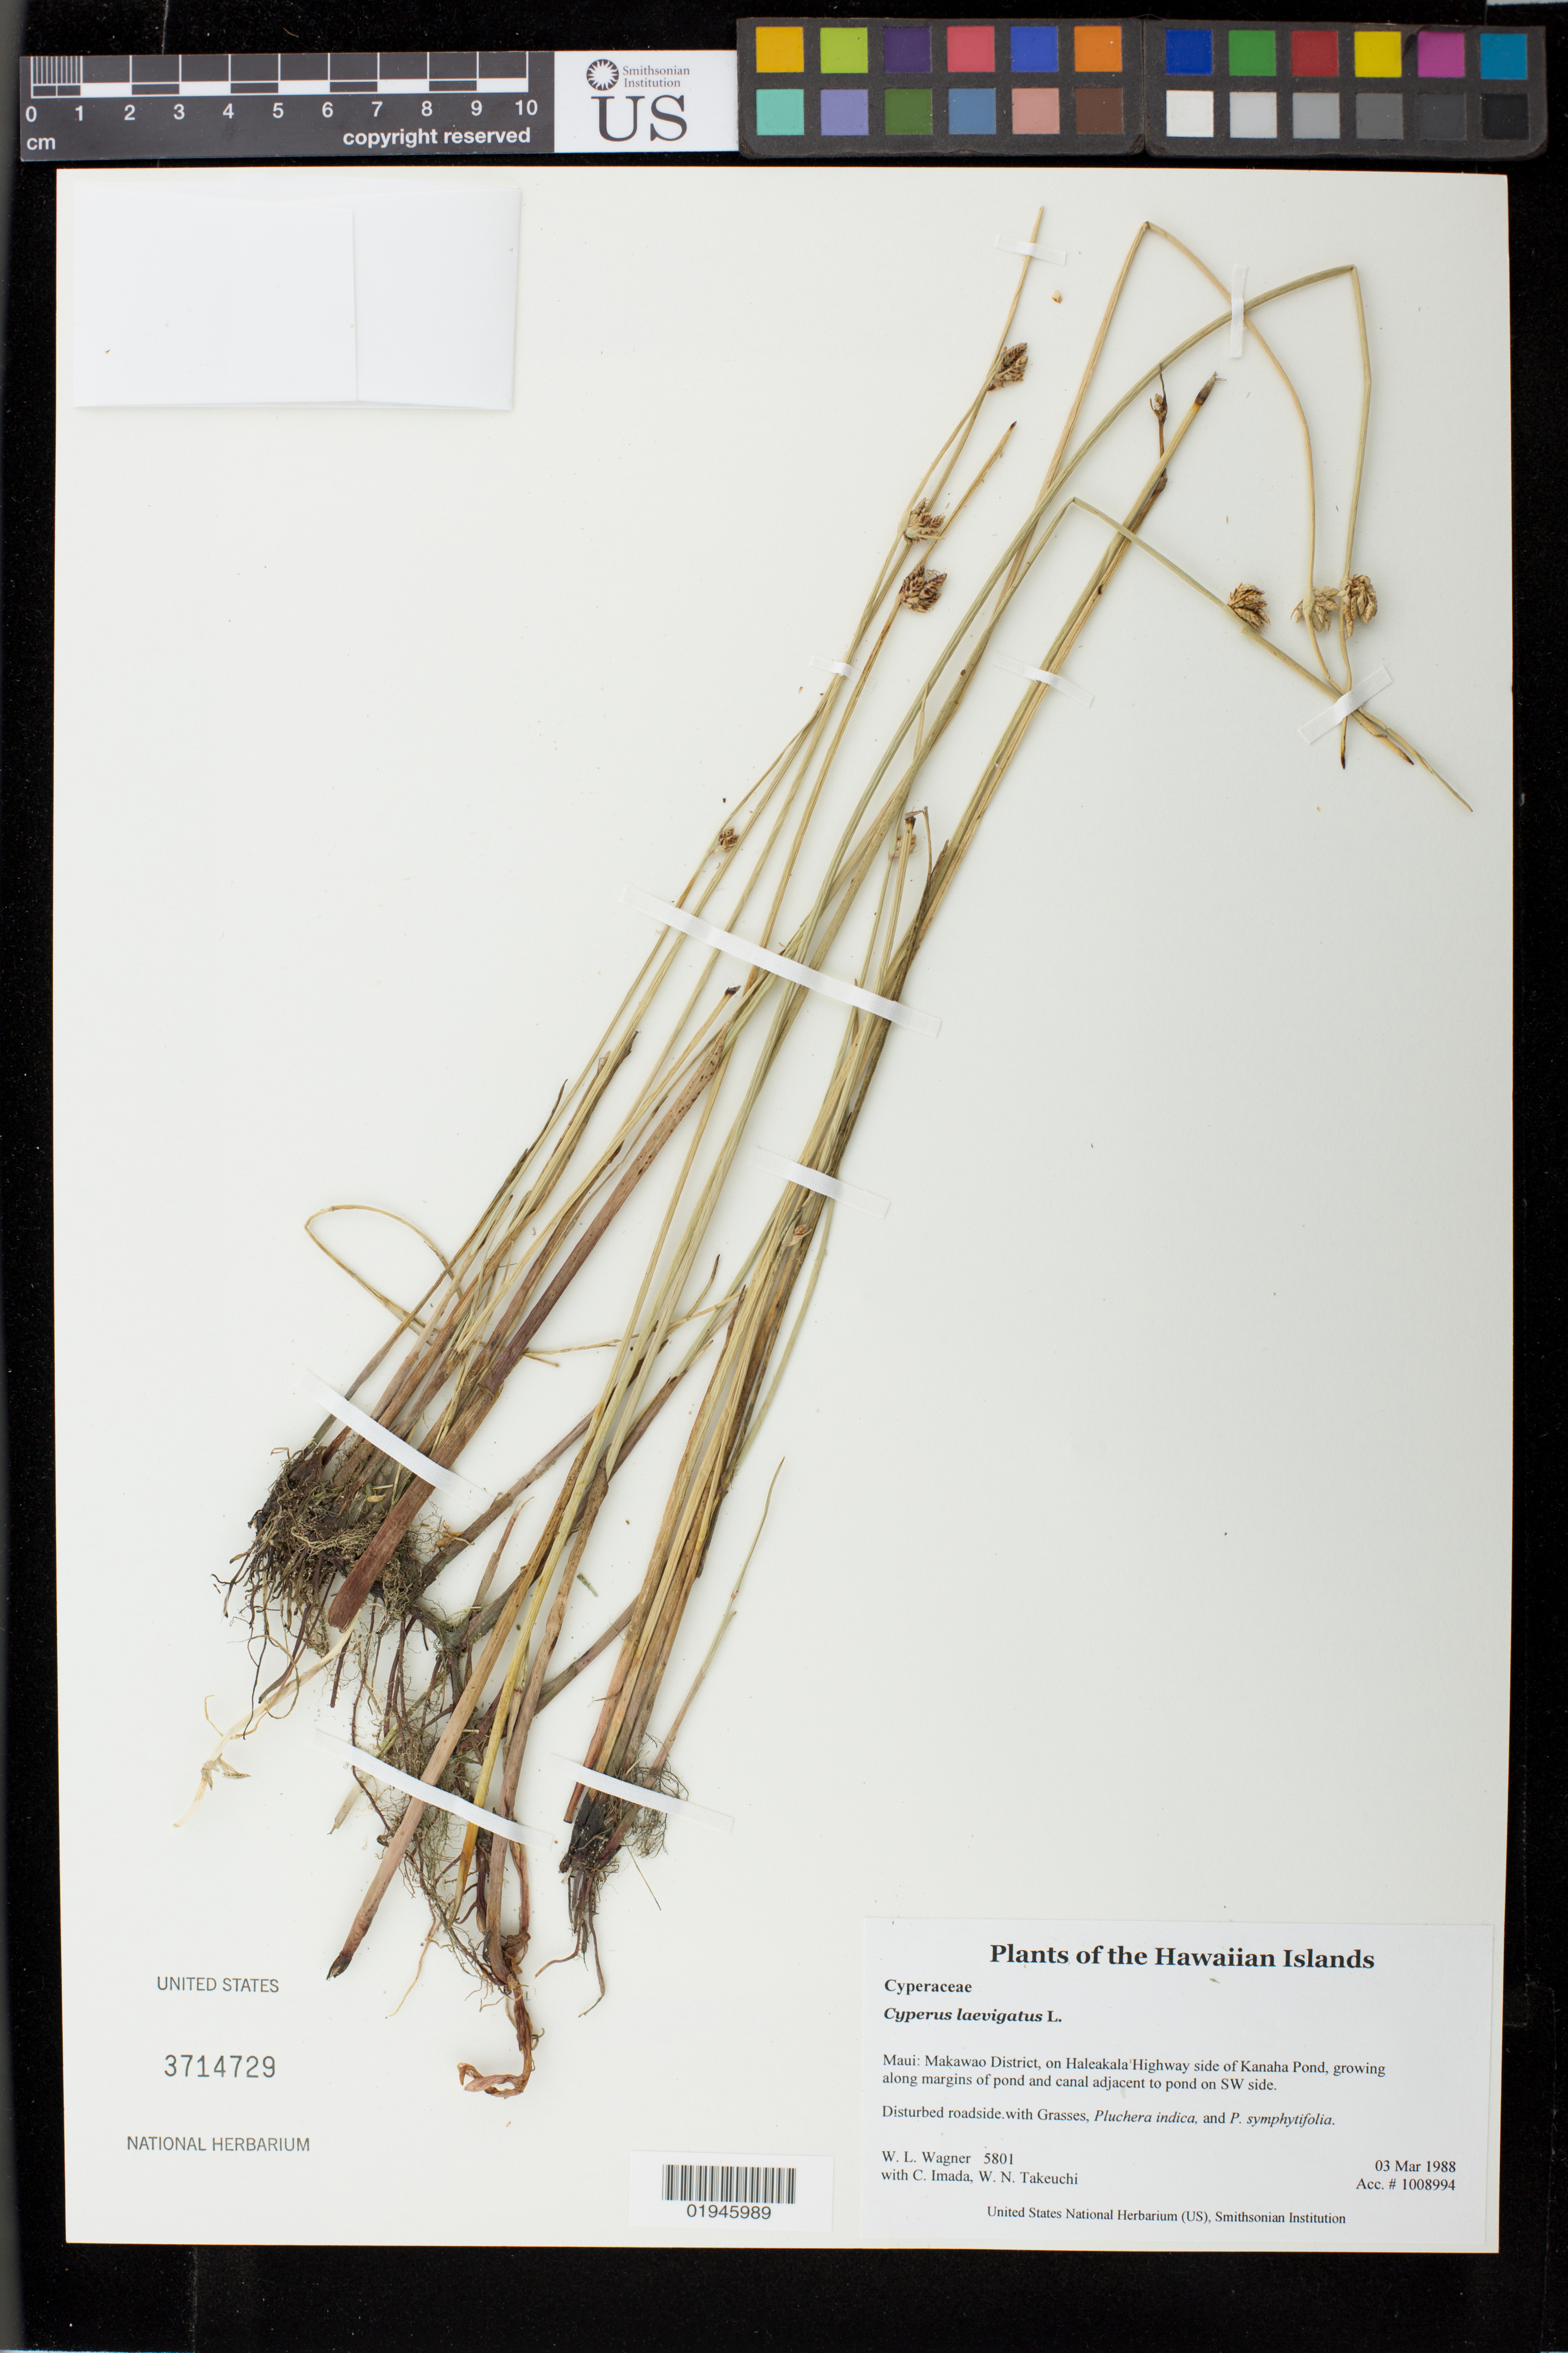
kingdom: Plantae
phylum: Tracheophyta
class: Liliopsida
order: Poales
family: Cyperaceae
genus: Cyperus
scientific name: Cyperus laevigatus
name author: L.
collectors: W. L. Wagner, C. Imada & W. N. Takeuchi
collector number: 5801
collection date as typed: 3 Mar 1988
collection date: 1988-03-03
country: United States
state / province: Hawaii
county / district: Maui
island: Maui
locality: Makawao District, on Haleakala Highway side of Kanaha Pond, growing along margins of pond and canal adjacent to pond on SW side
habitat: Disturbed roadside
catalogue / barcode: US 3714729